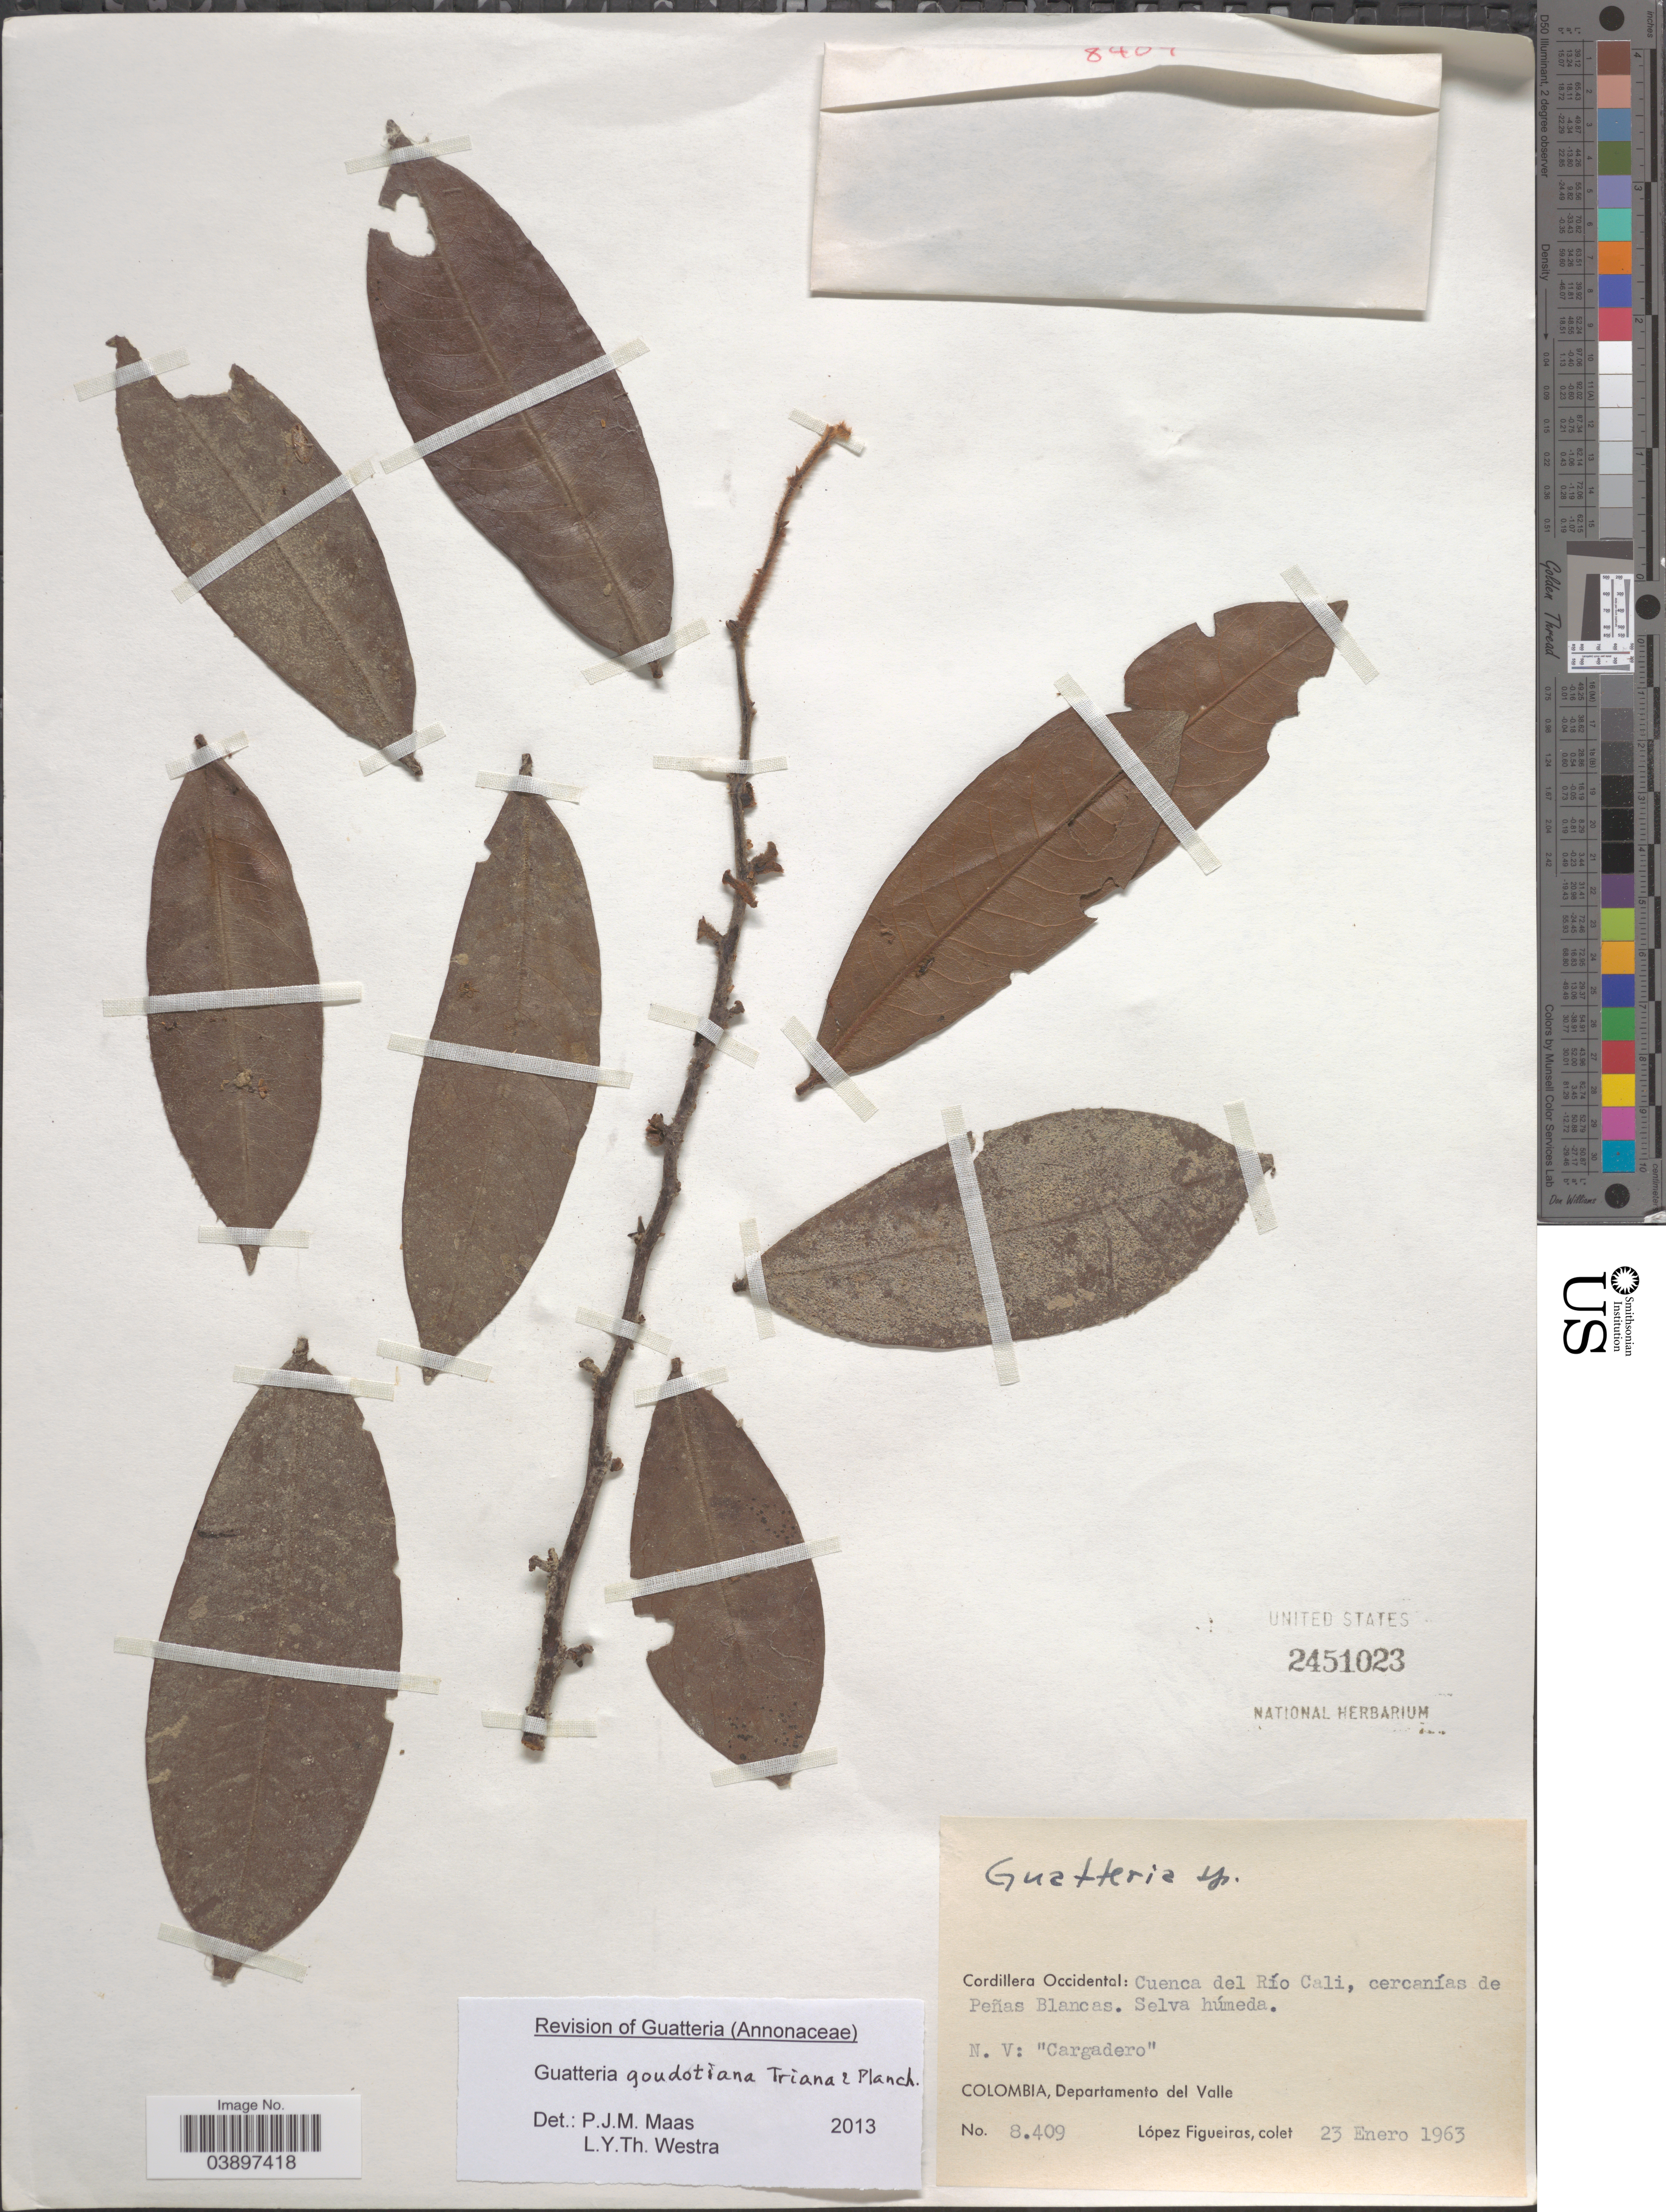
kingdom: Plantae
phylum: Tracheophyta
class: Magnoliopsida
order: Magnoliales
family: Annonaceae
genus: Guatteria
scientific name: Guatteria goudotiana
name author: Triana & Planch.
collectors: M. López Figueiras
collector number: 8409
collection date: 1963-01-23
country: Colombia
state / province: Valle del Cauca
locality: Cordillera Occidental: Cuenca del Río Cali, cercanías de Peñas Blancas. Selva húmeda. Departamento del Valle.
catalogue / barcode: US 2451023